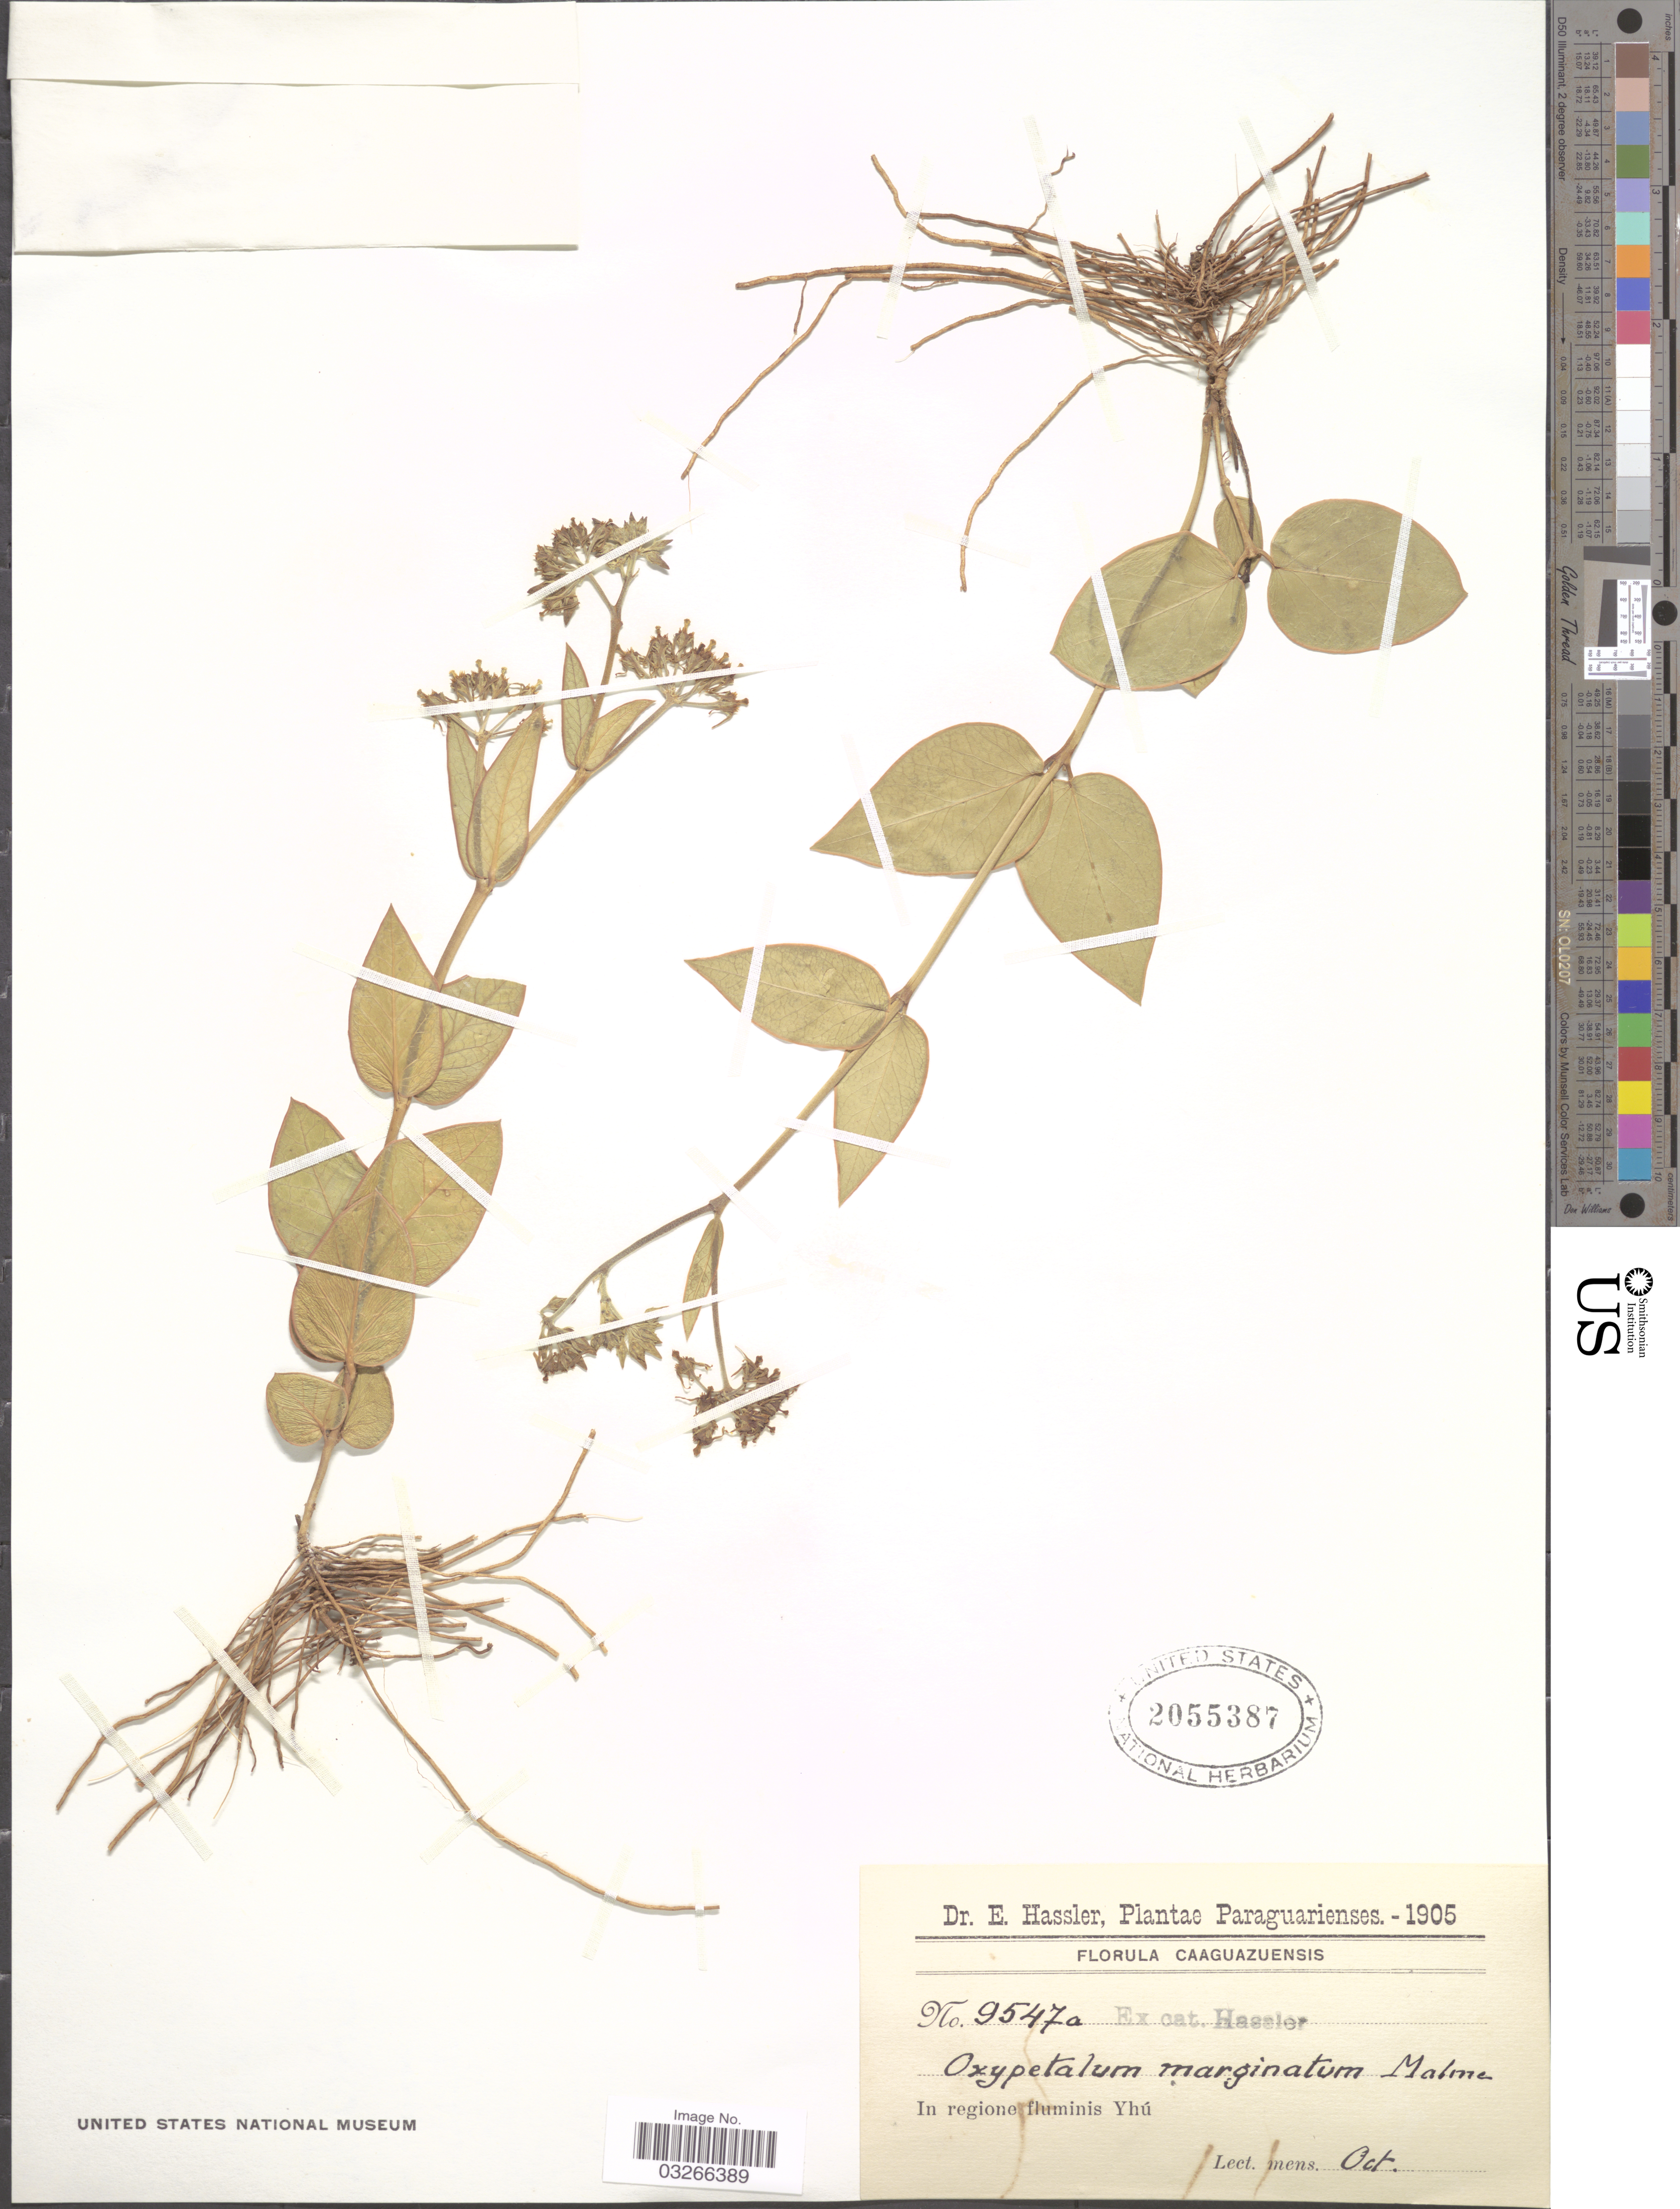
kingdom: Plantae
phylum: Tracheophyta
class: Magnoliopsida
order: Gentianales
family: Apocynaceae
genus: Oxypetalum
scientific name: Oxypetalum marginatum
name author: Malme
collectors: E. Hassler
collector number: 9547a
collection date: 1905-10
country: Paraguay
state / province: Caaguazu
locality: Caaguazuensis, In regione fluminis Yhú.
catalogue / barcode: US 2055387